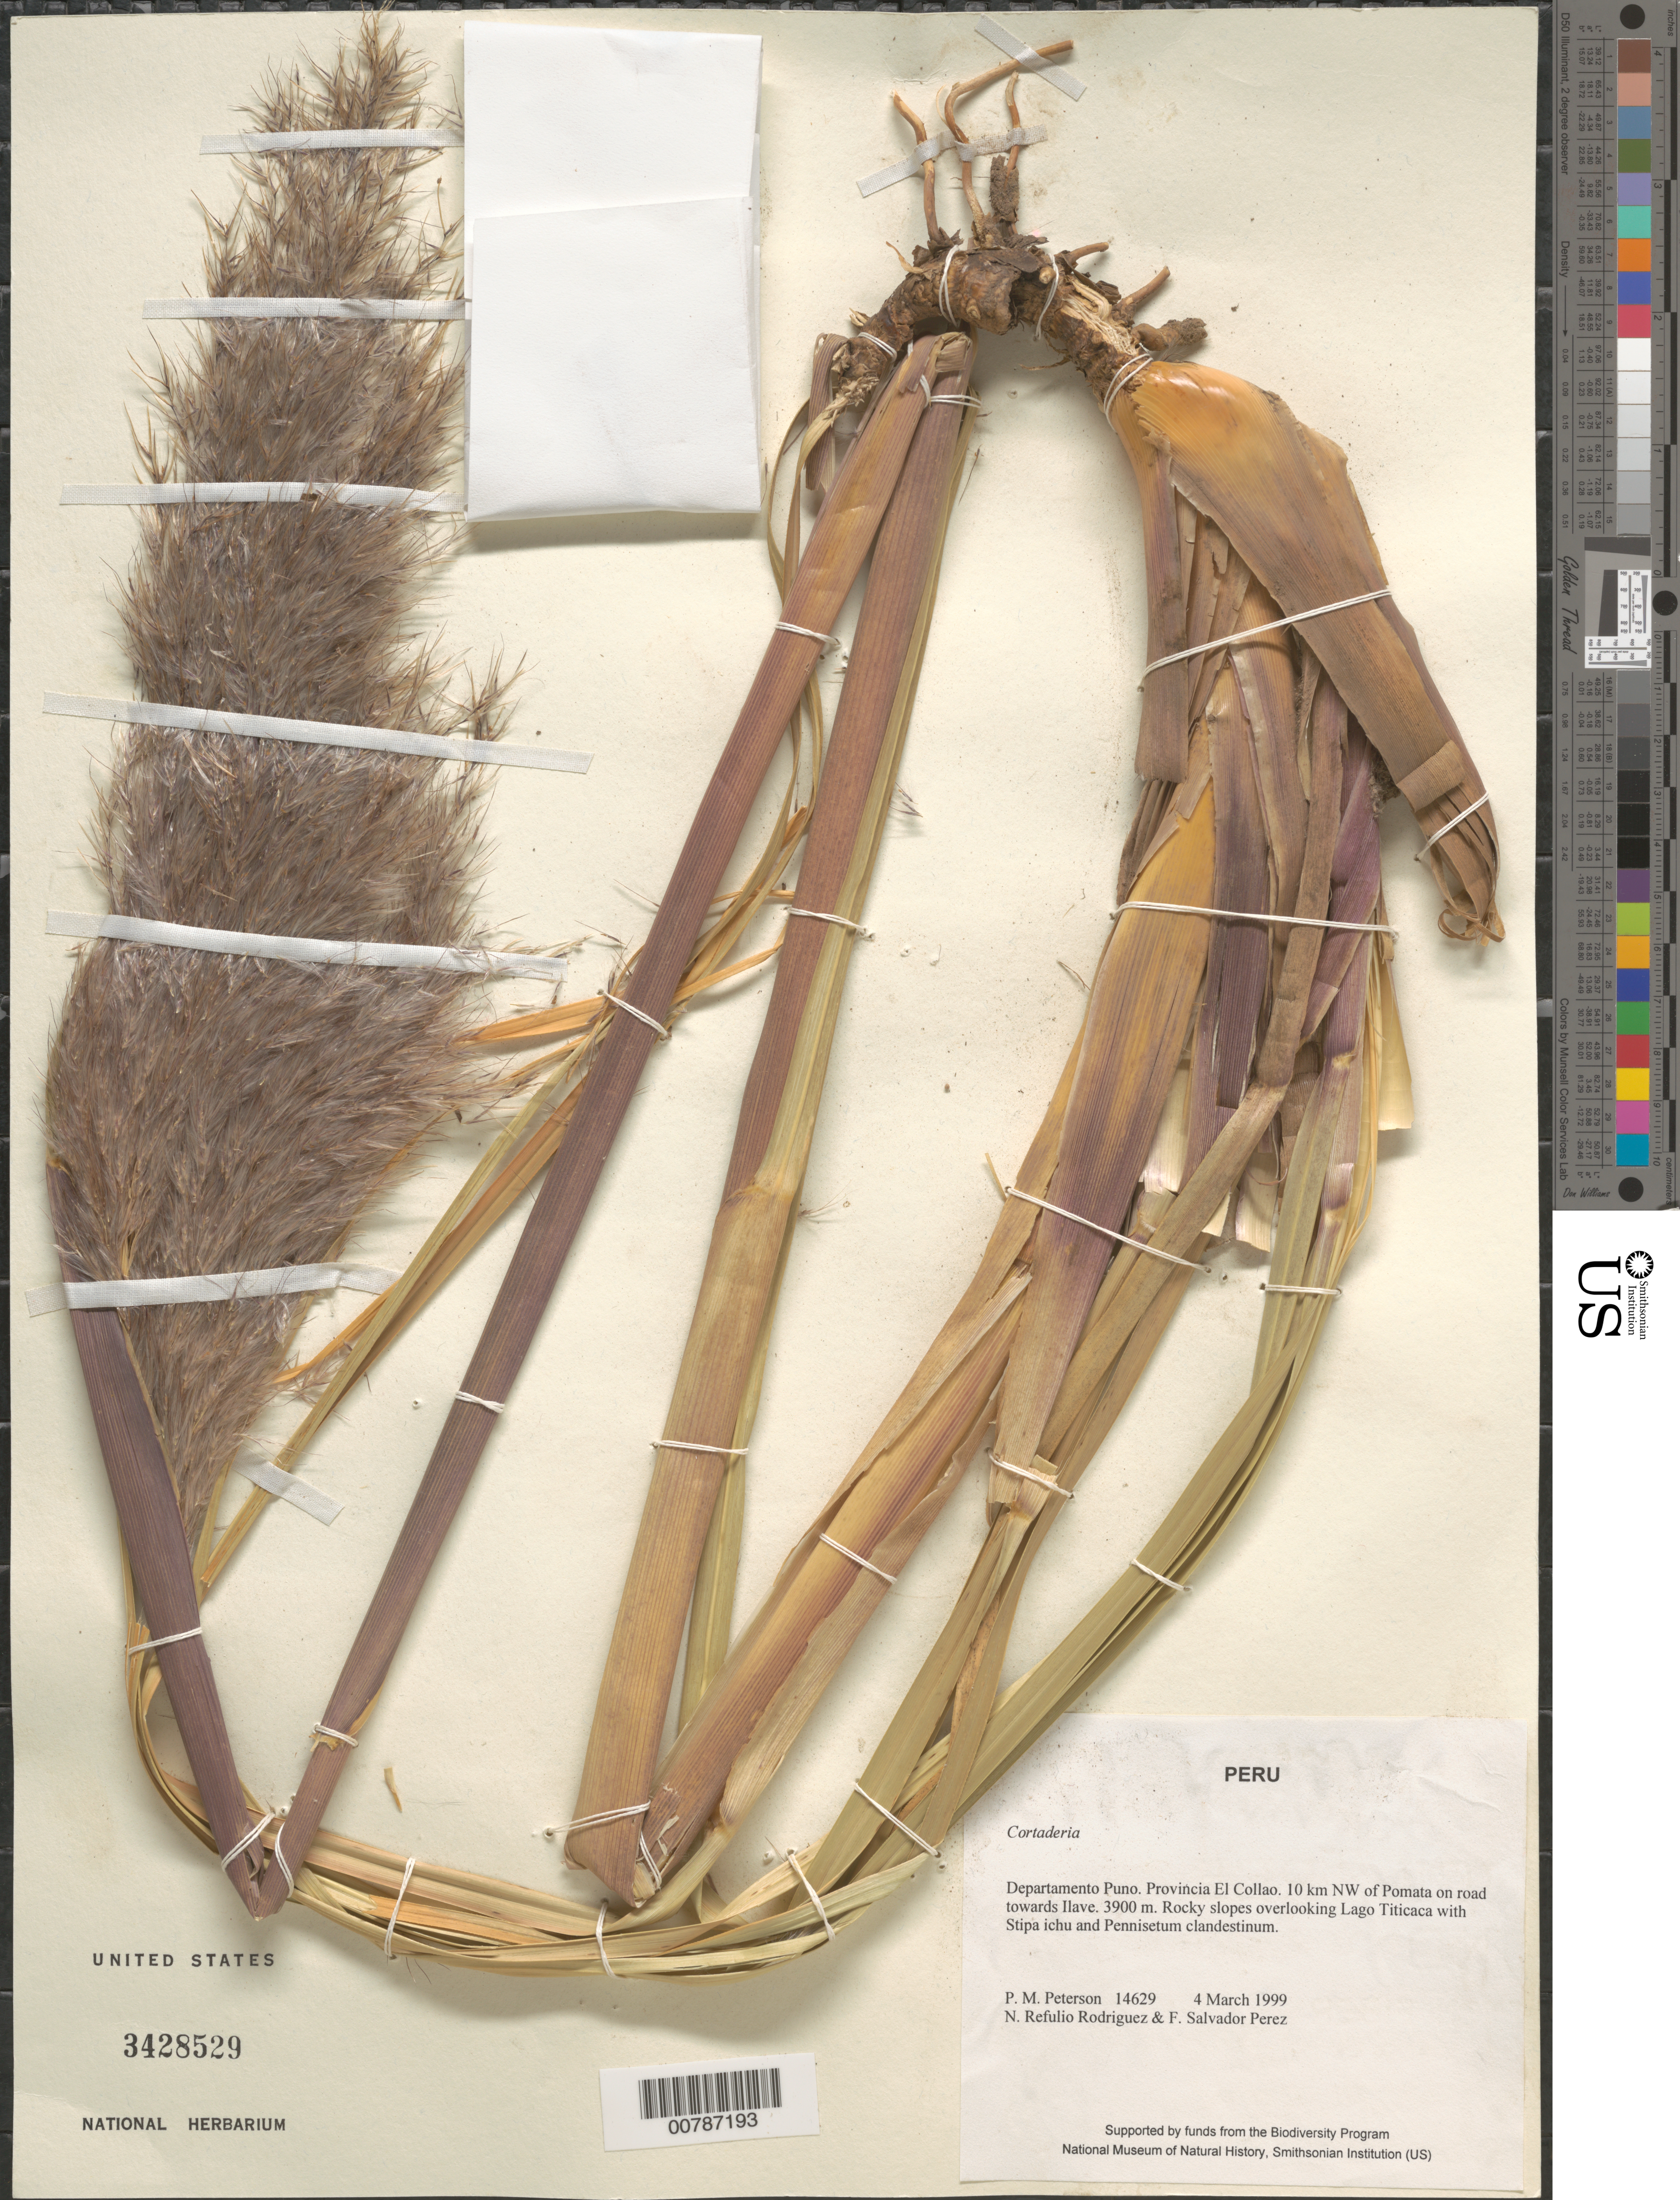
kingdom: Plantae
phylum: Tracheophyta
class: Liliopsida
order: Poales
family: Poaceae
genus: Cortaderia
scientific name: Cortaderia sp.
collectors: P. M. Peterson, N. Refulio-Rodríguez & F. Salvador Perez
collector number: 14629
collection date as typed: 04 Mar 1999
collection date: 1999-03-04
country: Peru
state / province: Puno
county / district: El Collao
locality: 10 km NW of Pomata on road towards Ilave.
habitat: Rocky slopes overlooking Lago Titicaca with Stipa ichu and Pennisetum clandestinum.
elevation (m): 3900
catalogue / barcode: US 3428529